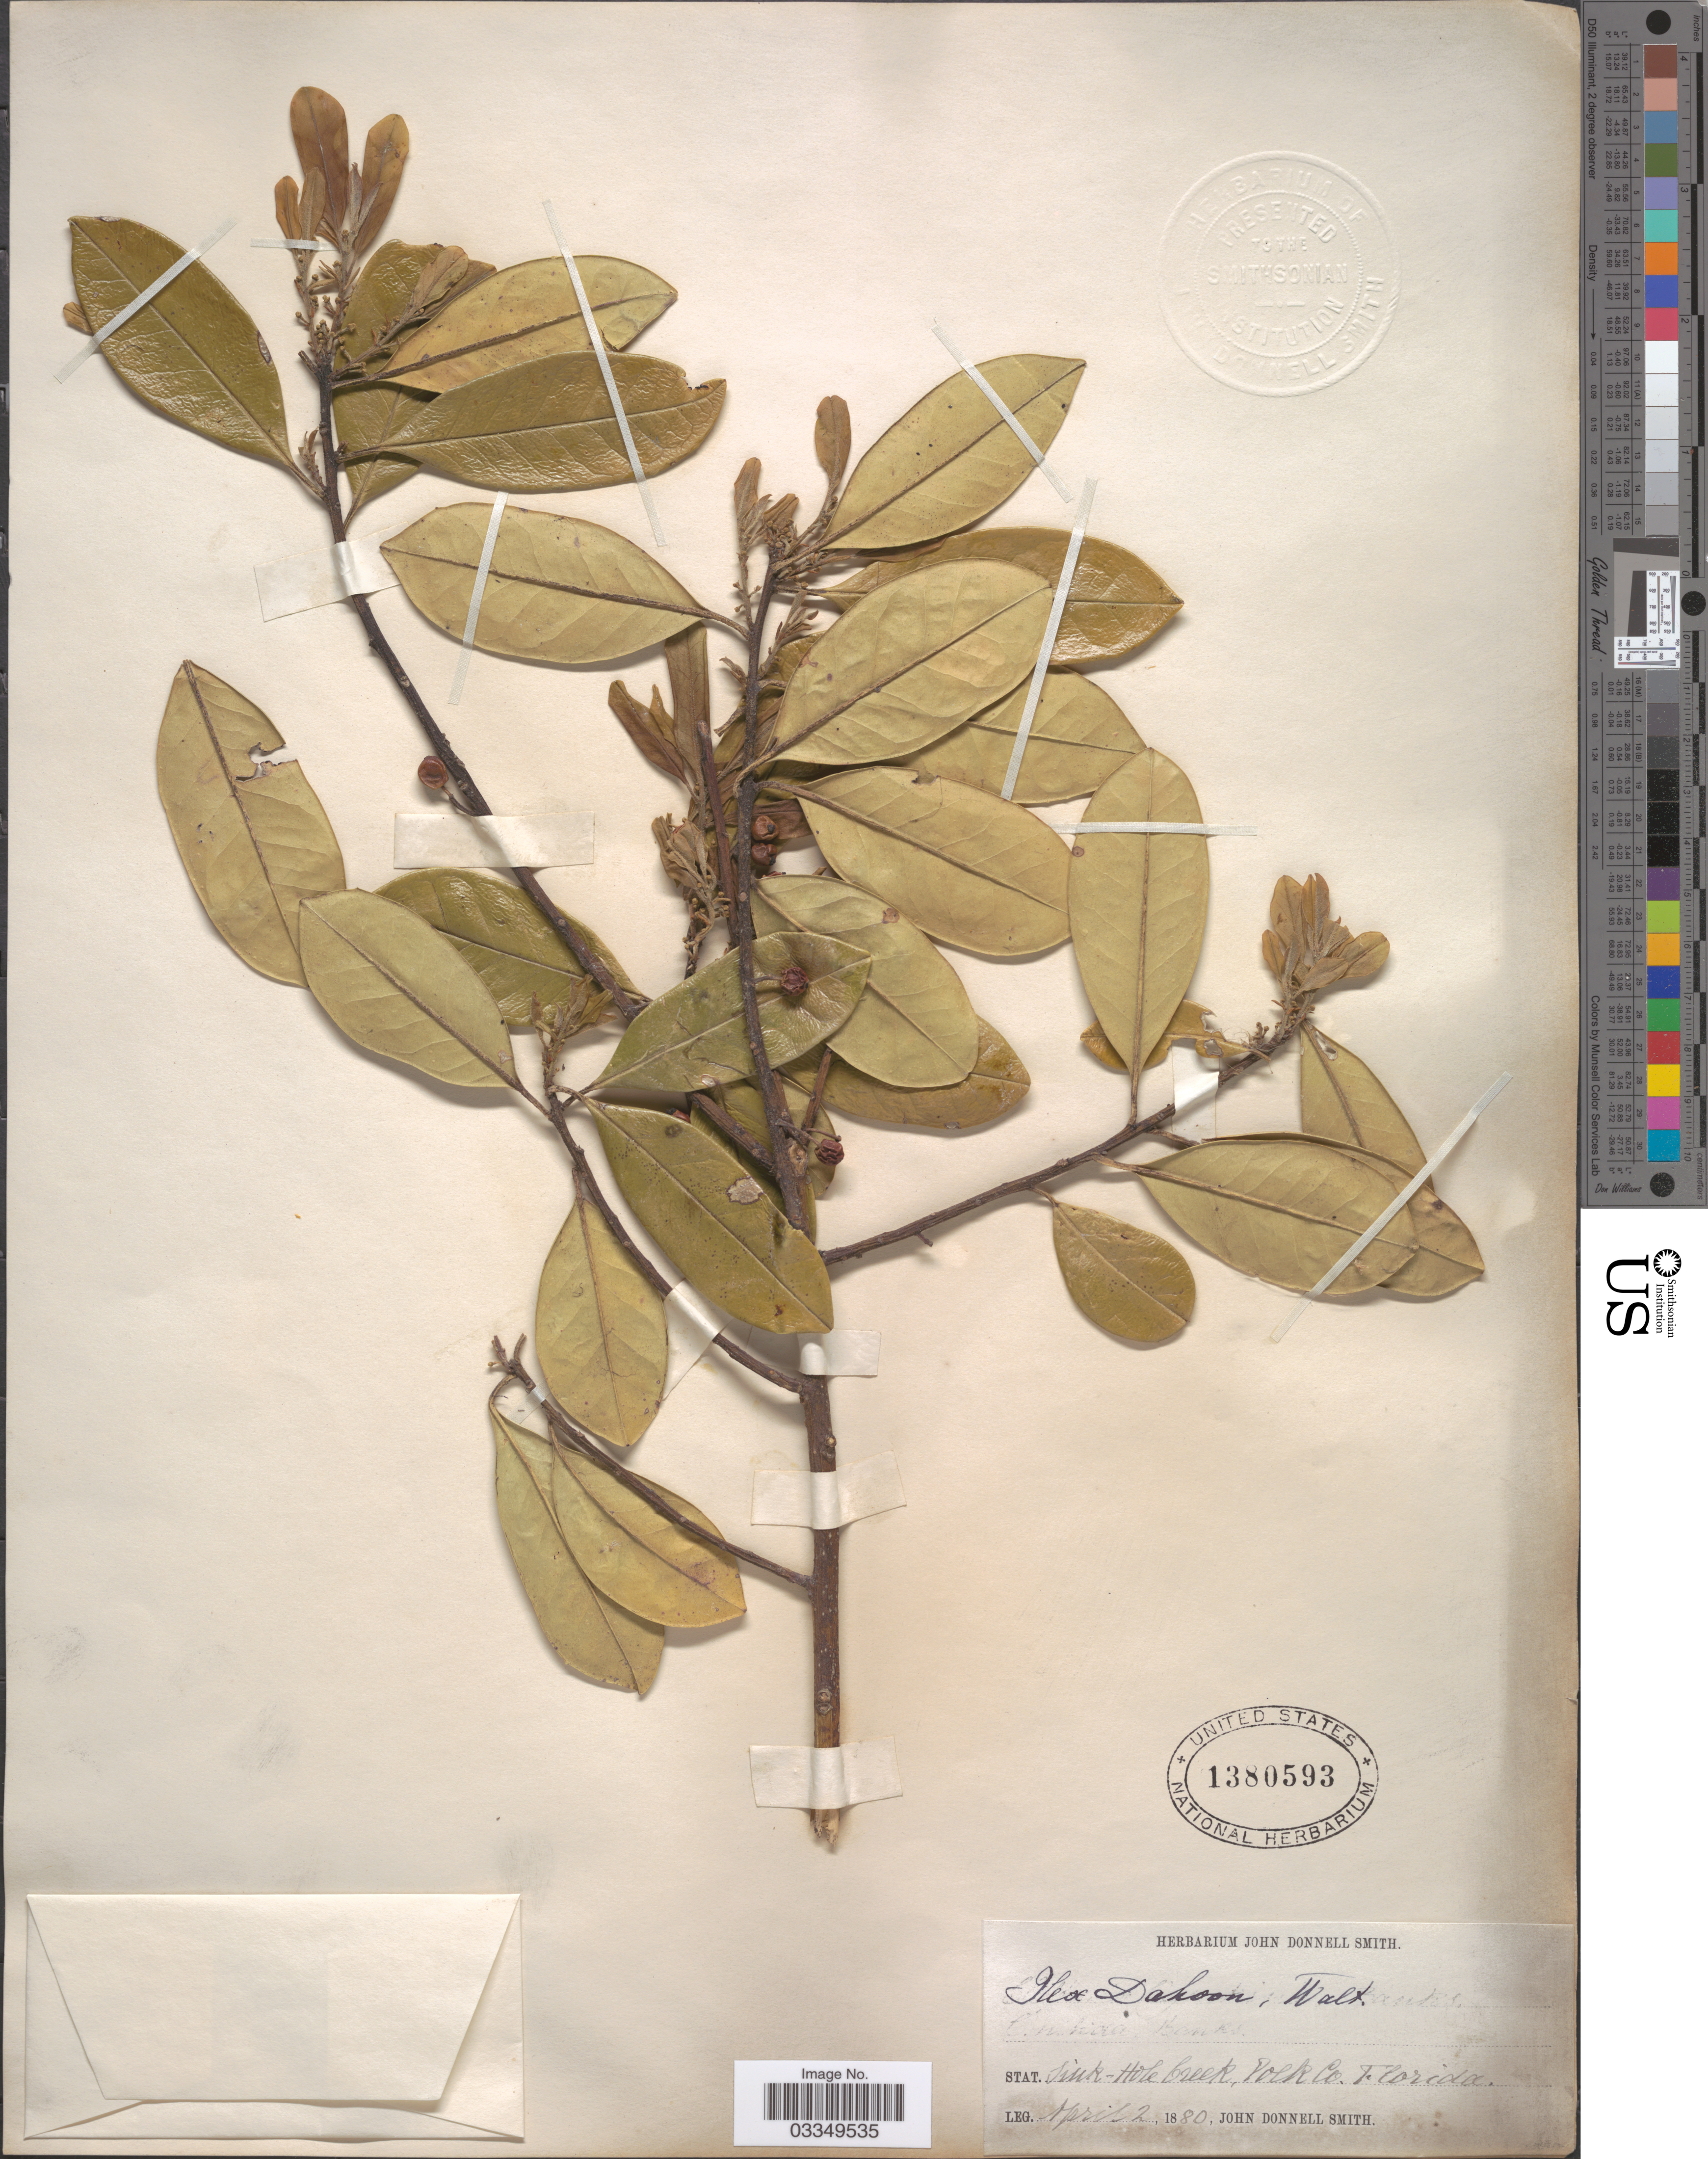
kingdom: Plantae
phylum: Tracheophyta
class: Magnoliopsida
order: Aquifoliales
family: Aquifoliaceae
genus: Ilex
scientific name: Ilex cassine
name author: L.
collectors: J. Donnell Smith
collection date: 1880-04-02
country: United States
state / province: Florida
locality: Stat. Sink-Hole Creek, Polk Co.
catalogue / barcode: US 1380593